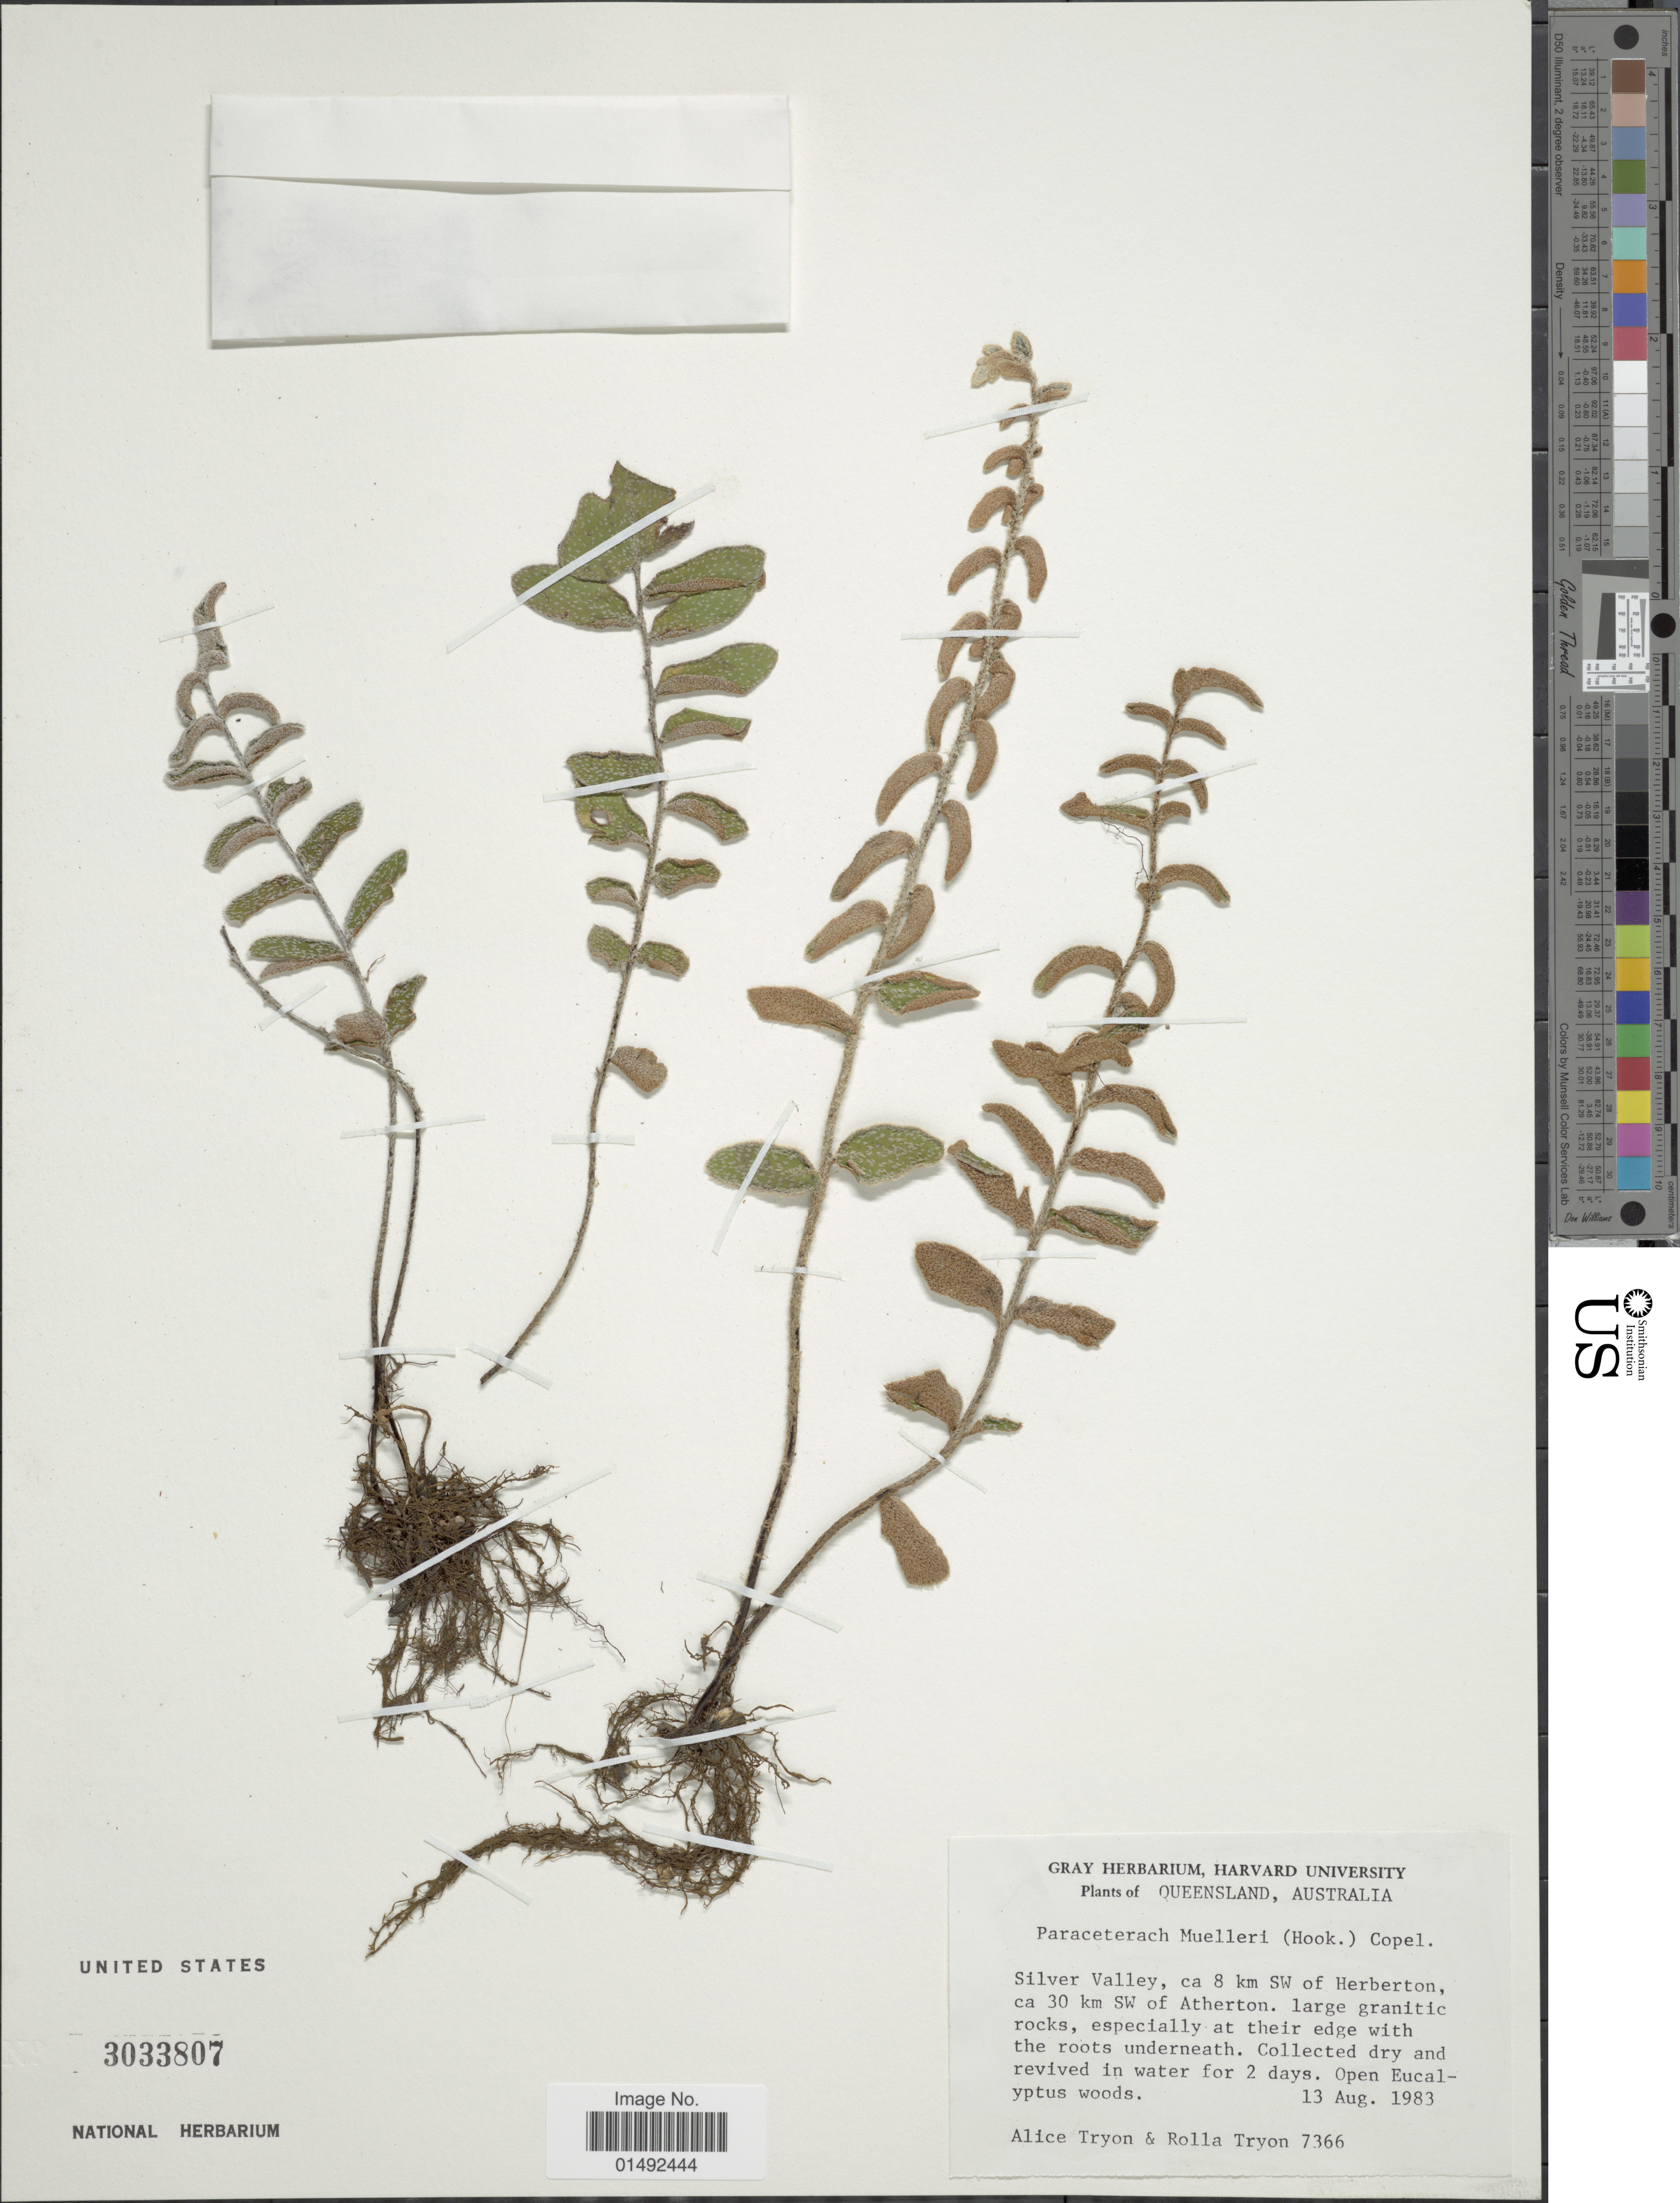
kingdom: Plantae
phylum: Tracheophyta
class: Polypodiopsida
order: Polypodiales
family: Pteridaceae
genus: Pellaea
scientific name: Pellaea muelleri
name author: (Hook.) A. R. Field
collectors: A. F. Tryon & R. M. Tryon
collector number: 7366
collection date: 1983-08-13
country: Australia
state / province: Queensland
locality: Silver Valley, ca 8 km SW of Herberton, ca 30 km SW of Atherton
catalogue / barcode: US 3033807